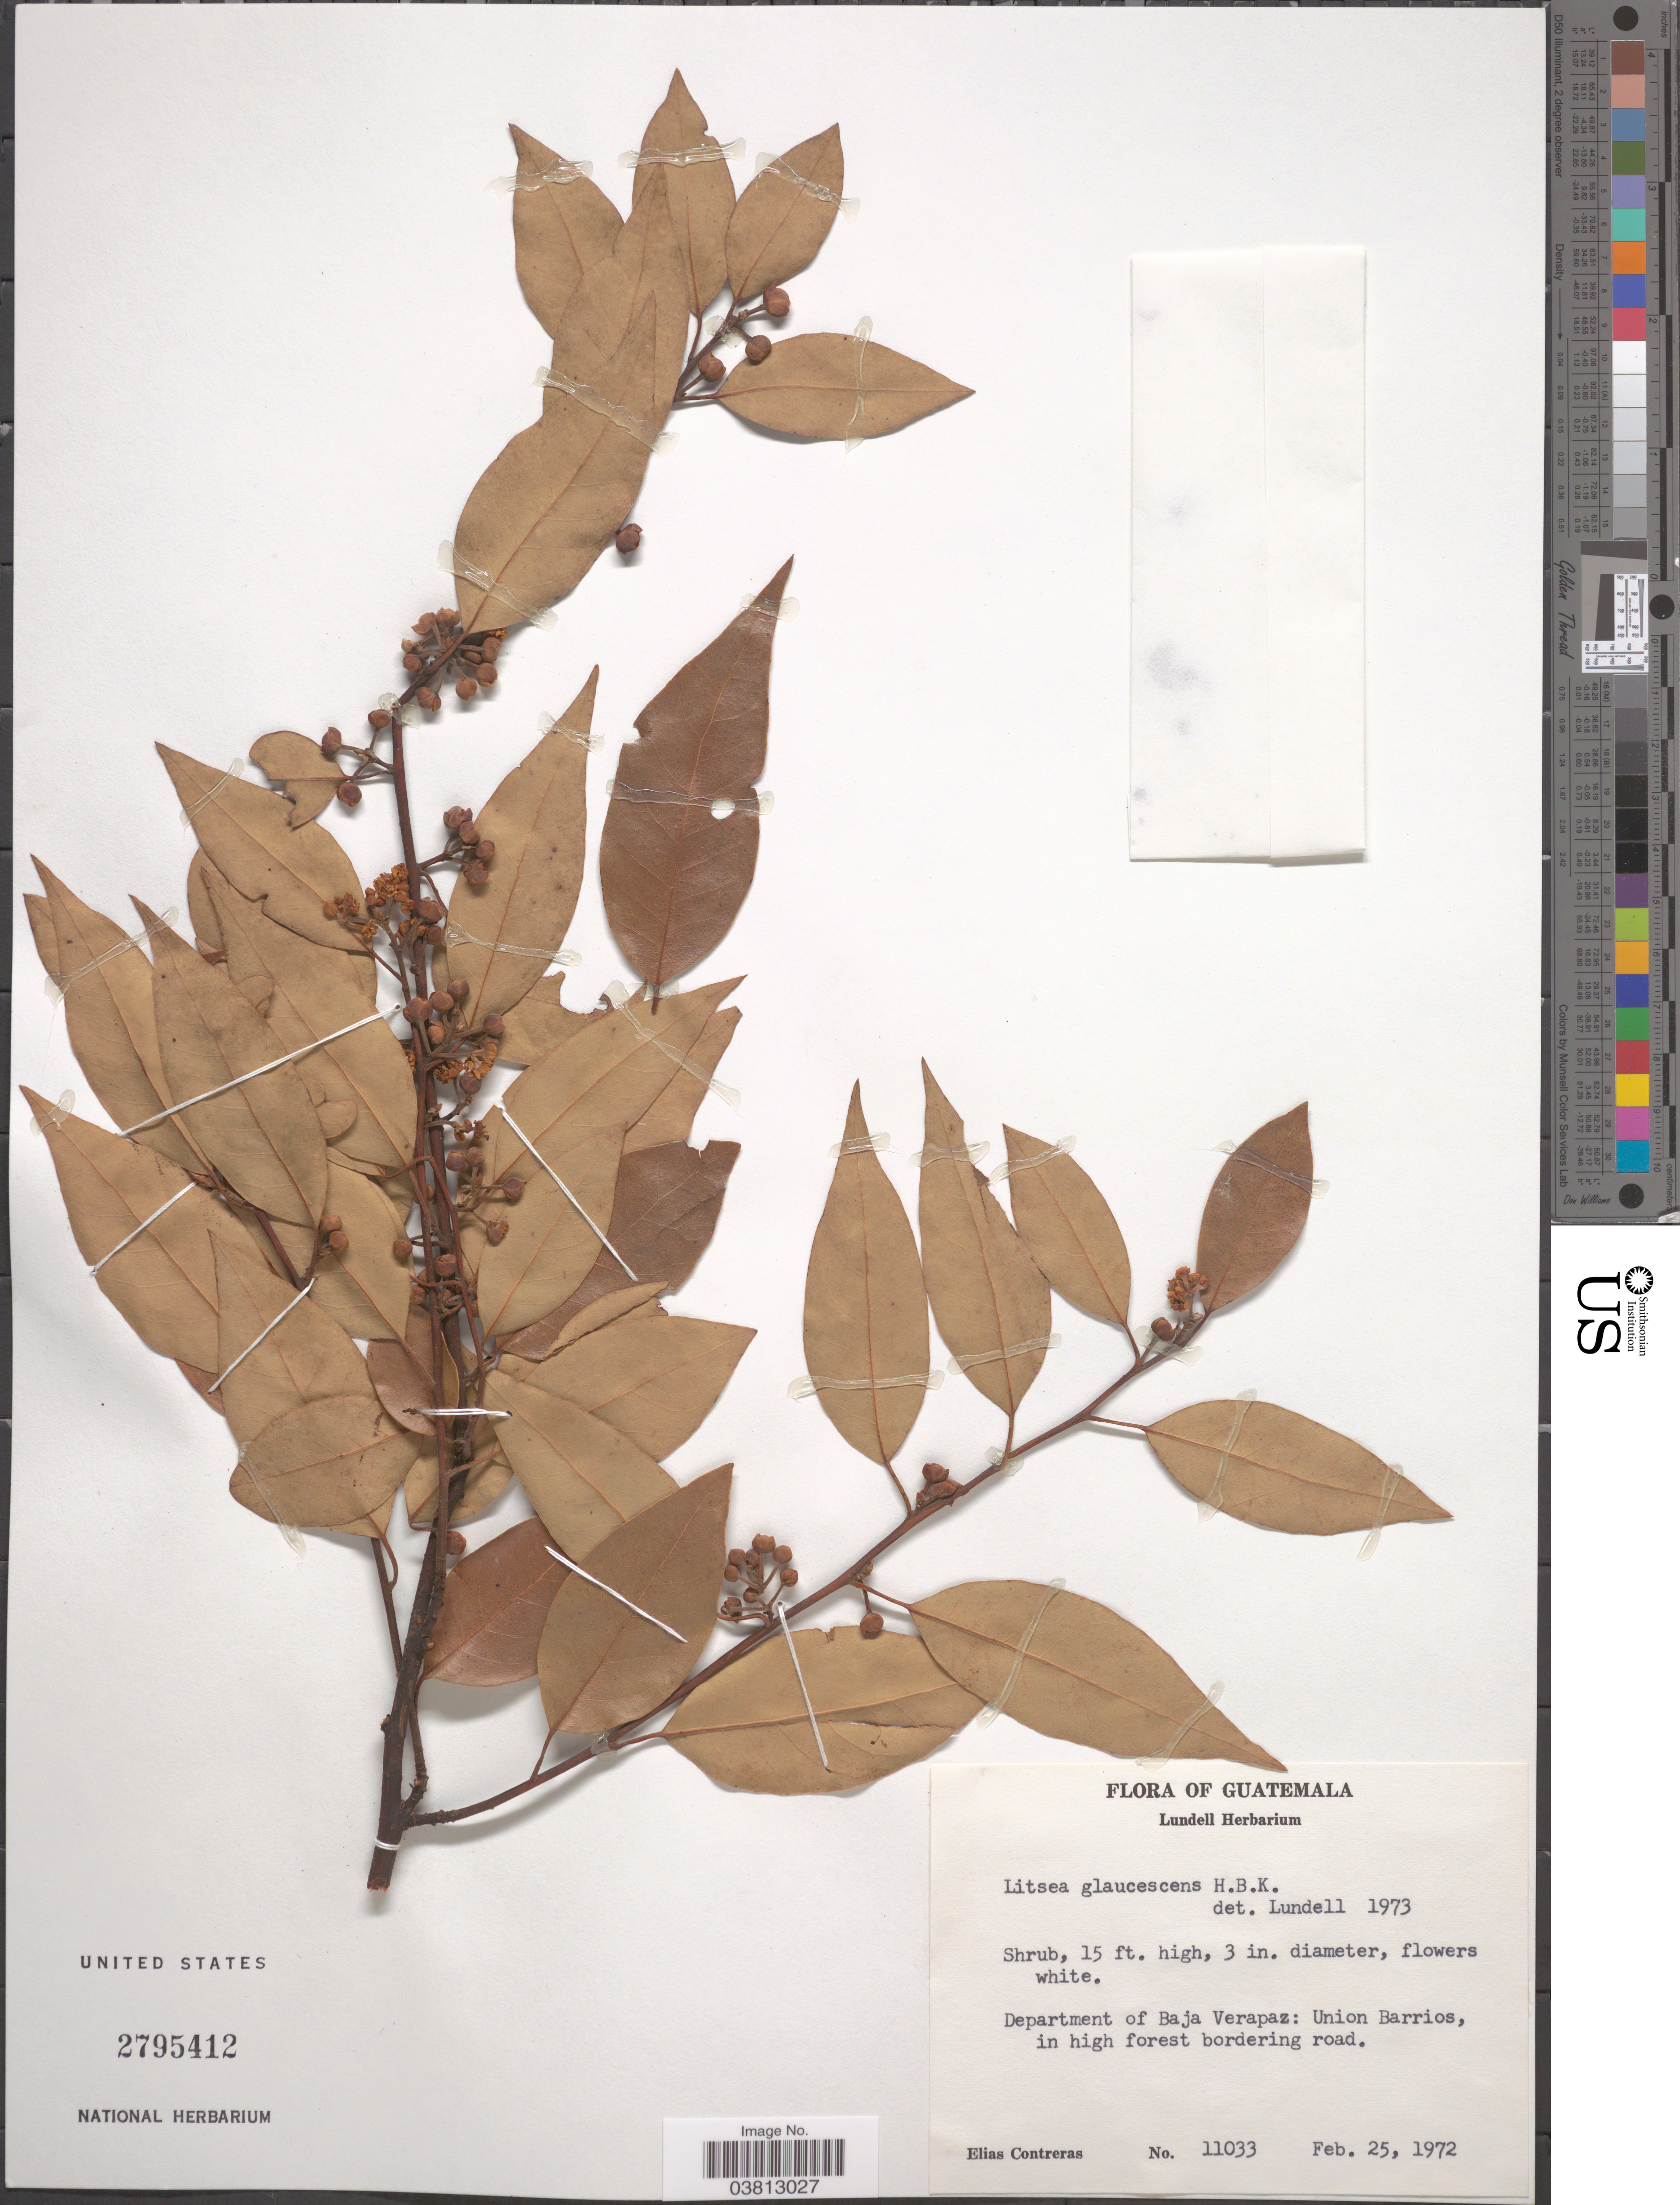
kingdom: Plantae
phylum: Tracheophyta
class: Magnoliopsida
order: Laurales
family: Lauraceae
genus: Litsea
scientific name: Litsea glaucescens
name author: Kunth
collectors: E. Contreras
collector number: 11033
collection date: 1972-02-25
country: Guatemala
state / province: Baja Verapaz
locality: Department of Baja Verapaz: Union Barrios, in high forest bordering road.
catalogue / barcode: US 2795412